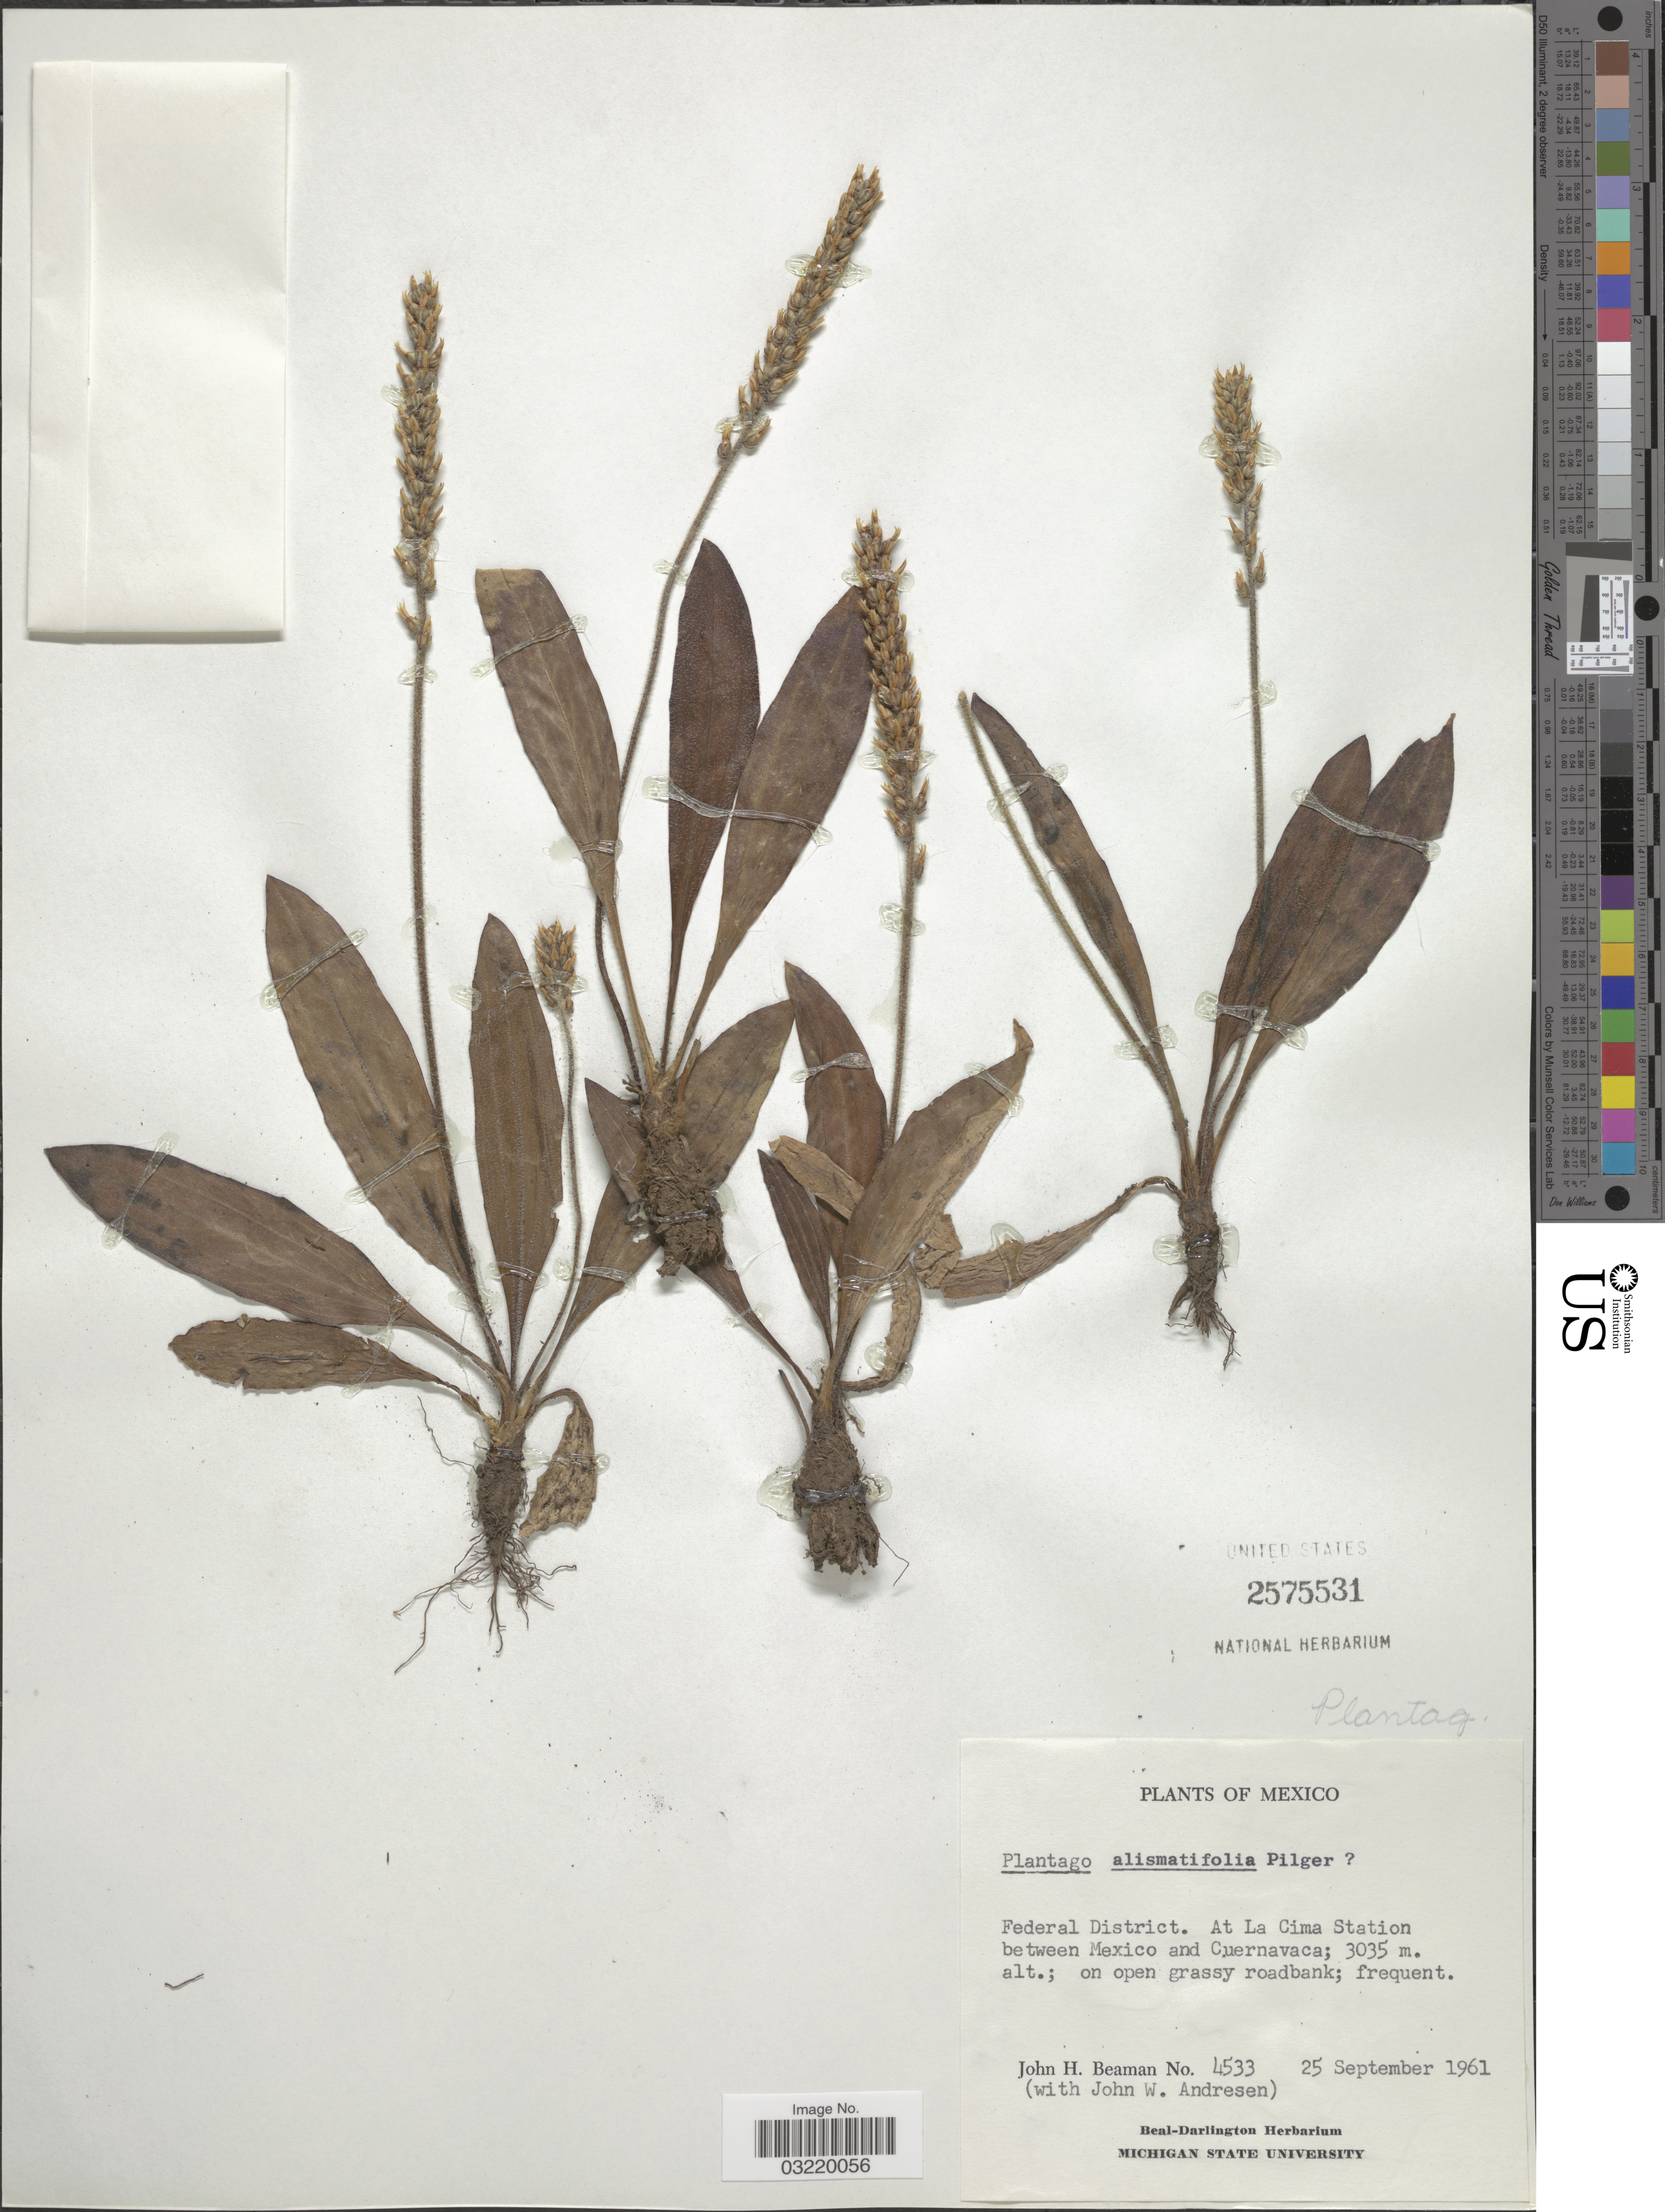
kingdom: Plantae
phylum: Tracheophyta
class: Magnoliopsida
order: Lamiales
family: Plantaginaceae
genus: Plantago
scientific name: Plantago alismatifolia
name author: Pilg.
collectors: J. H. Beaman & J. Andrésen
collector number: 4533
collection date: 1961-09-25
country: Mexico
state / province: Distrito Federal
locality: Federal District. At La Cima Station between Mexico and Cuernavaca.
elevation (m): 3035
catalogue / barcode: US 2575531